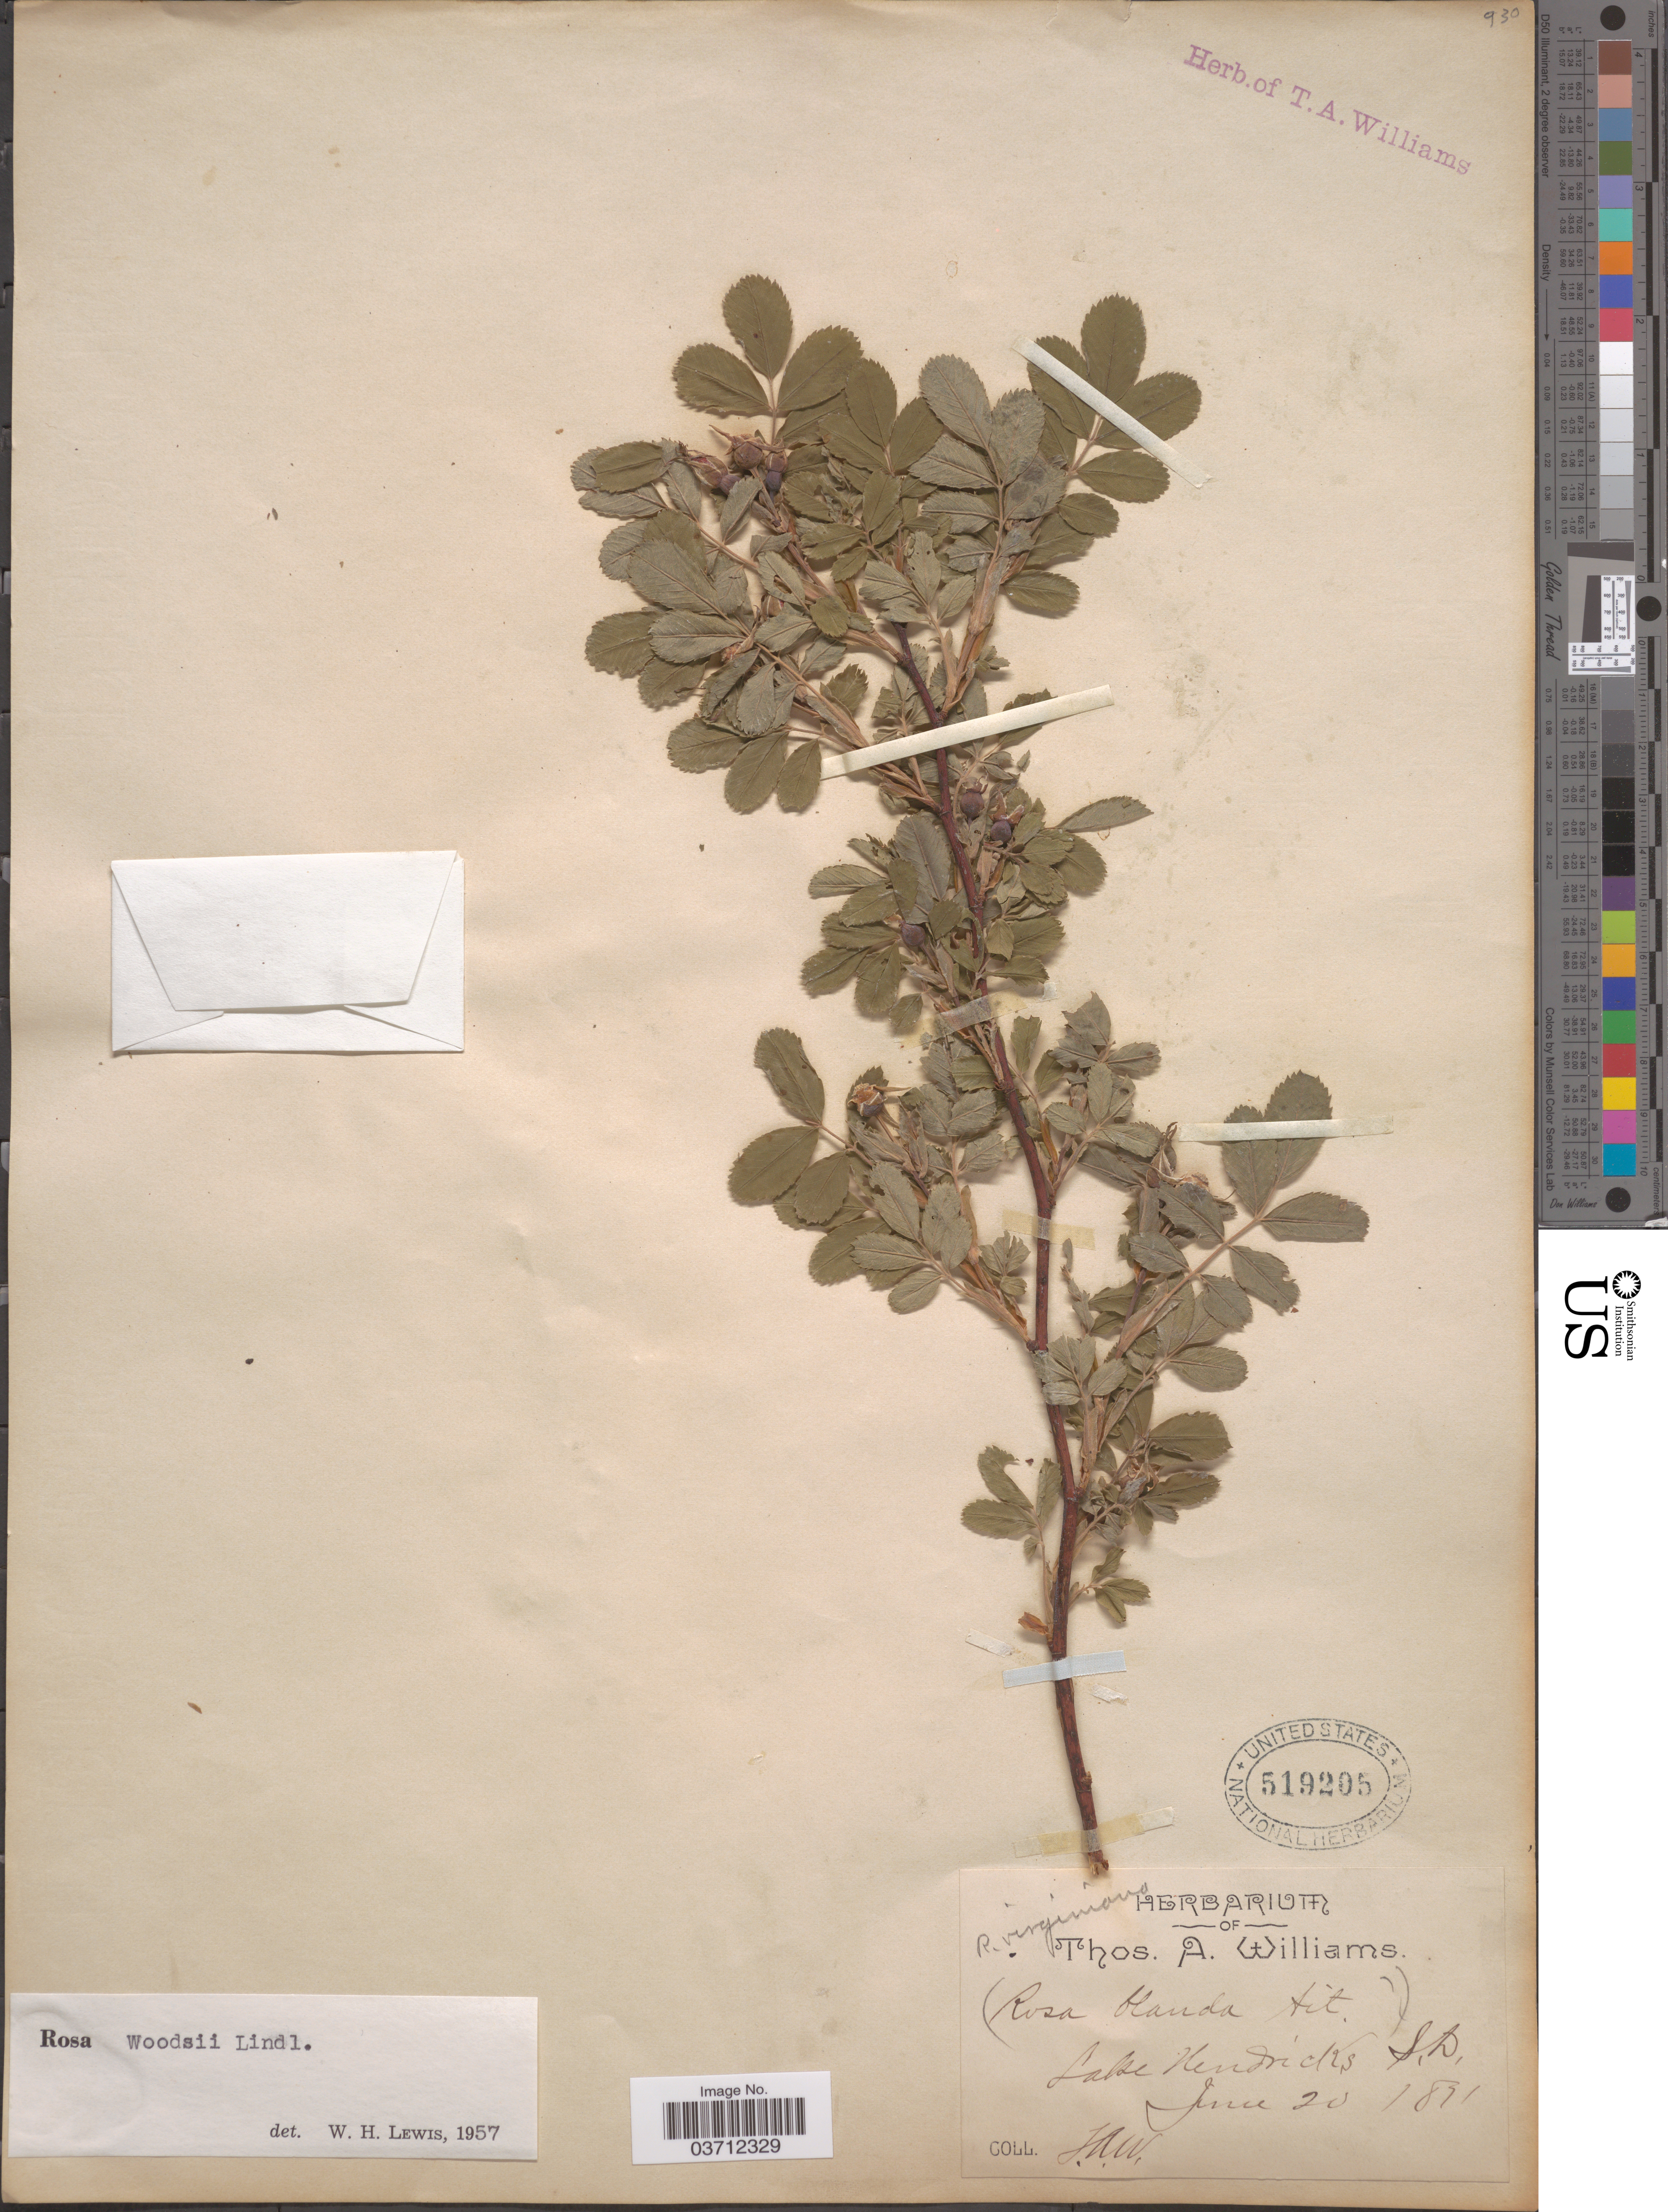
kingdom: Plantae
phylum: Tracheophyta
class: Magnoliopsida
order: Rosales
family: Rosaceae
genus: Rosa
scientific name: Rosa woodsii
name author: Lindl.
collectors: T. A. Williams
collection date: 1831-06-20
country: United States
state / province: South Dakota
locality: Lake Hendricks.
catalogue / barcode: US 519205